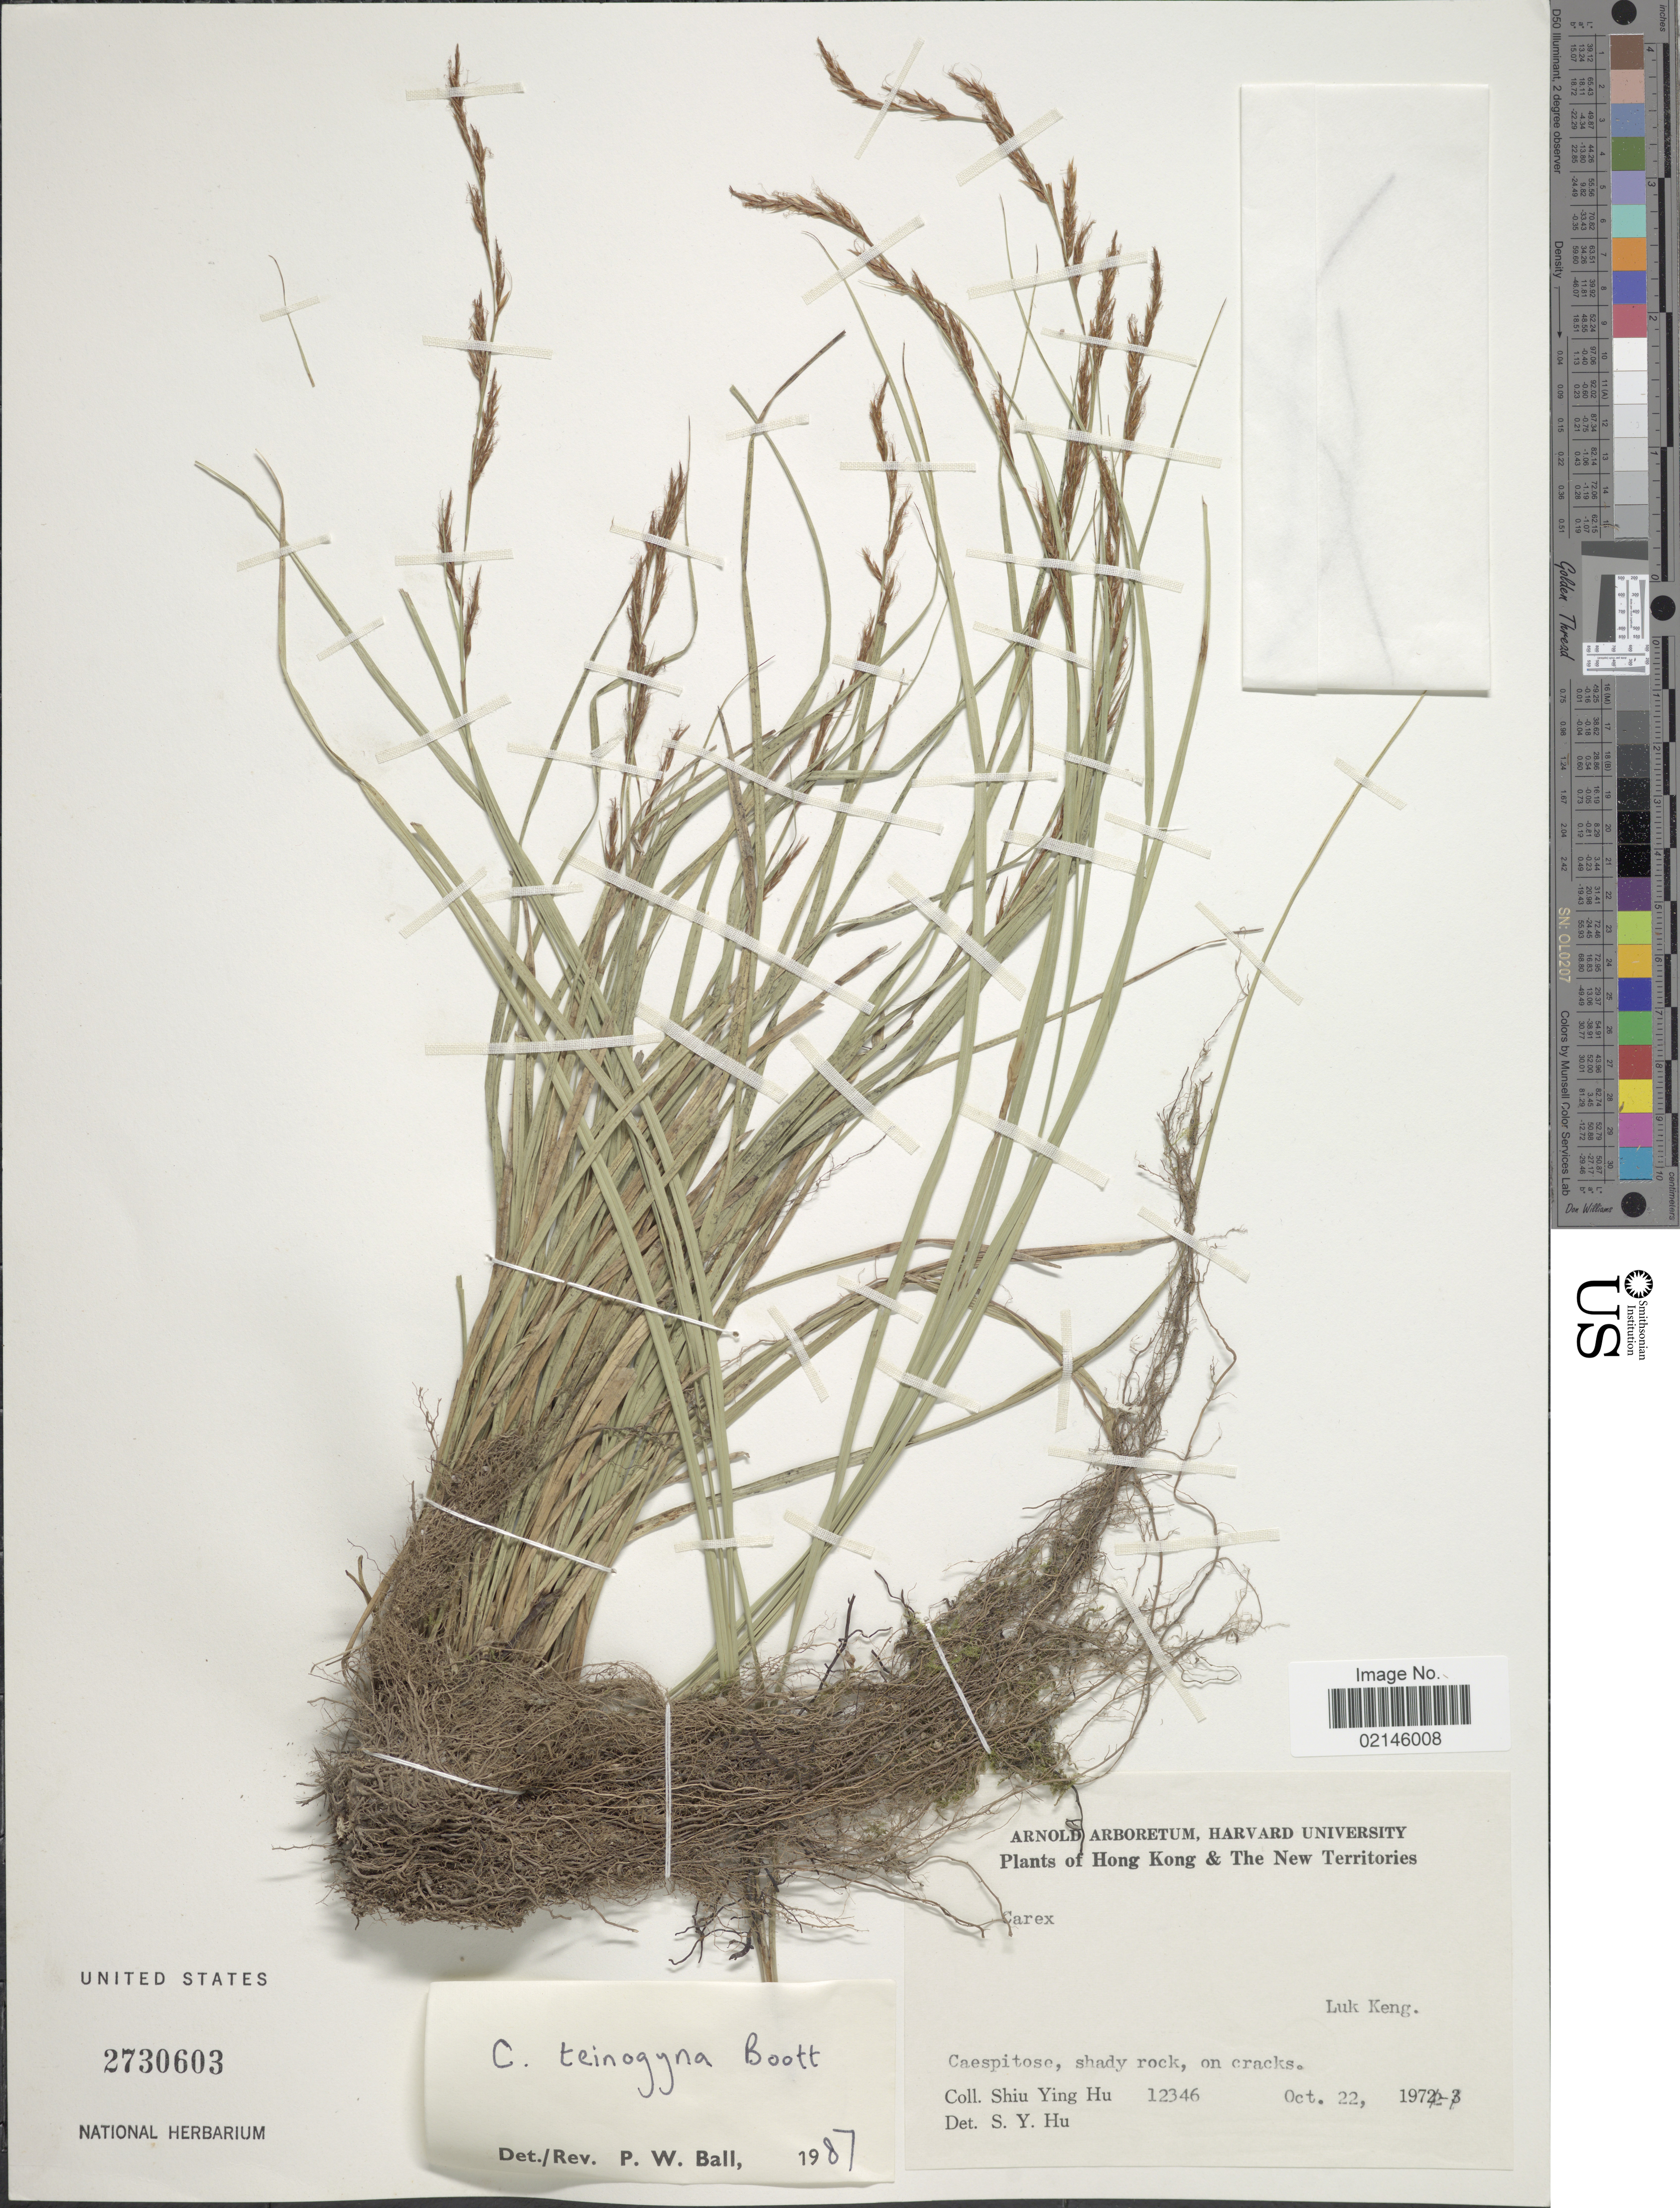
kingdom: Plantae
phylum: Tracheophyta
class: Liliopsida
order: Poales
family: Cyperaceae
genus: Carex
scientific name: Carex teinogyna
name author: Boott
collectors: S. Y. Hu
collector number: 12346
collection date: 1972-10-22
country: China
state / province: Hong Kong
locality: The New Territories. Luk Keng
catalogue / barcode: US 2730603